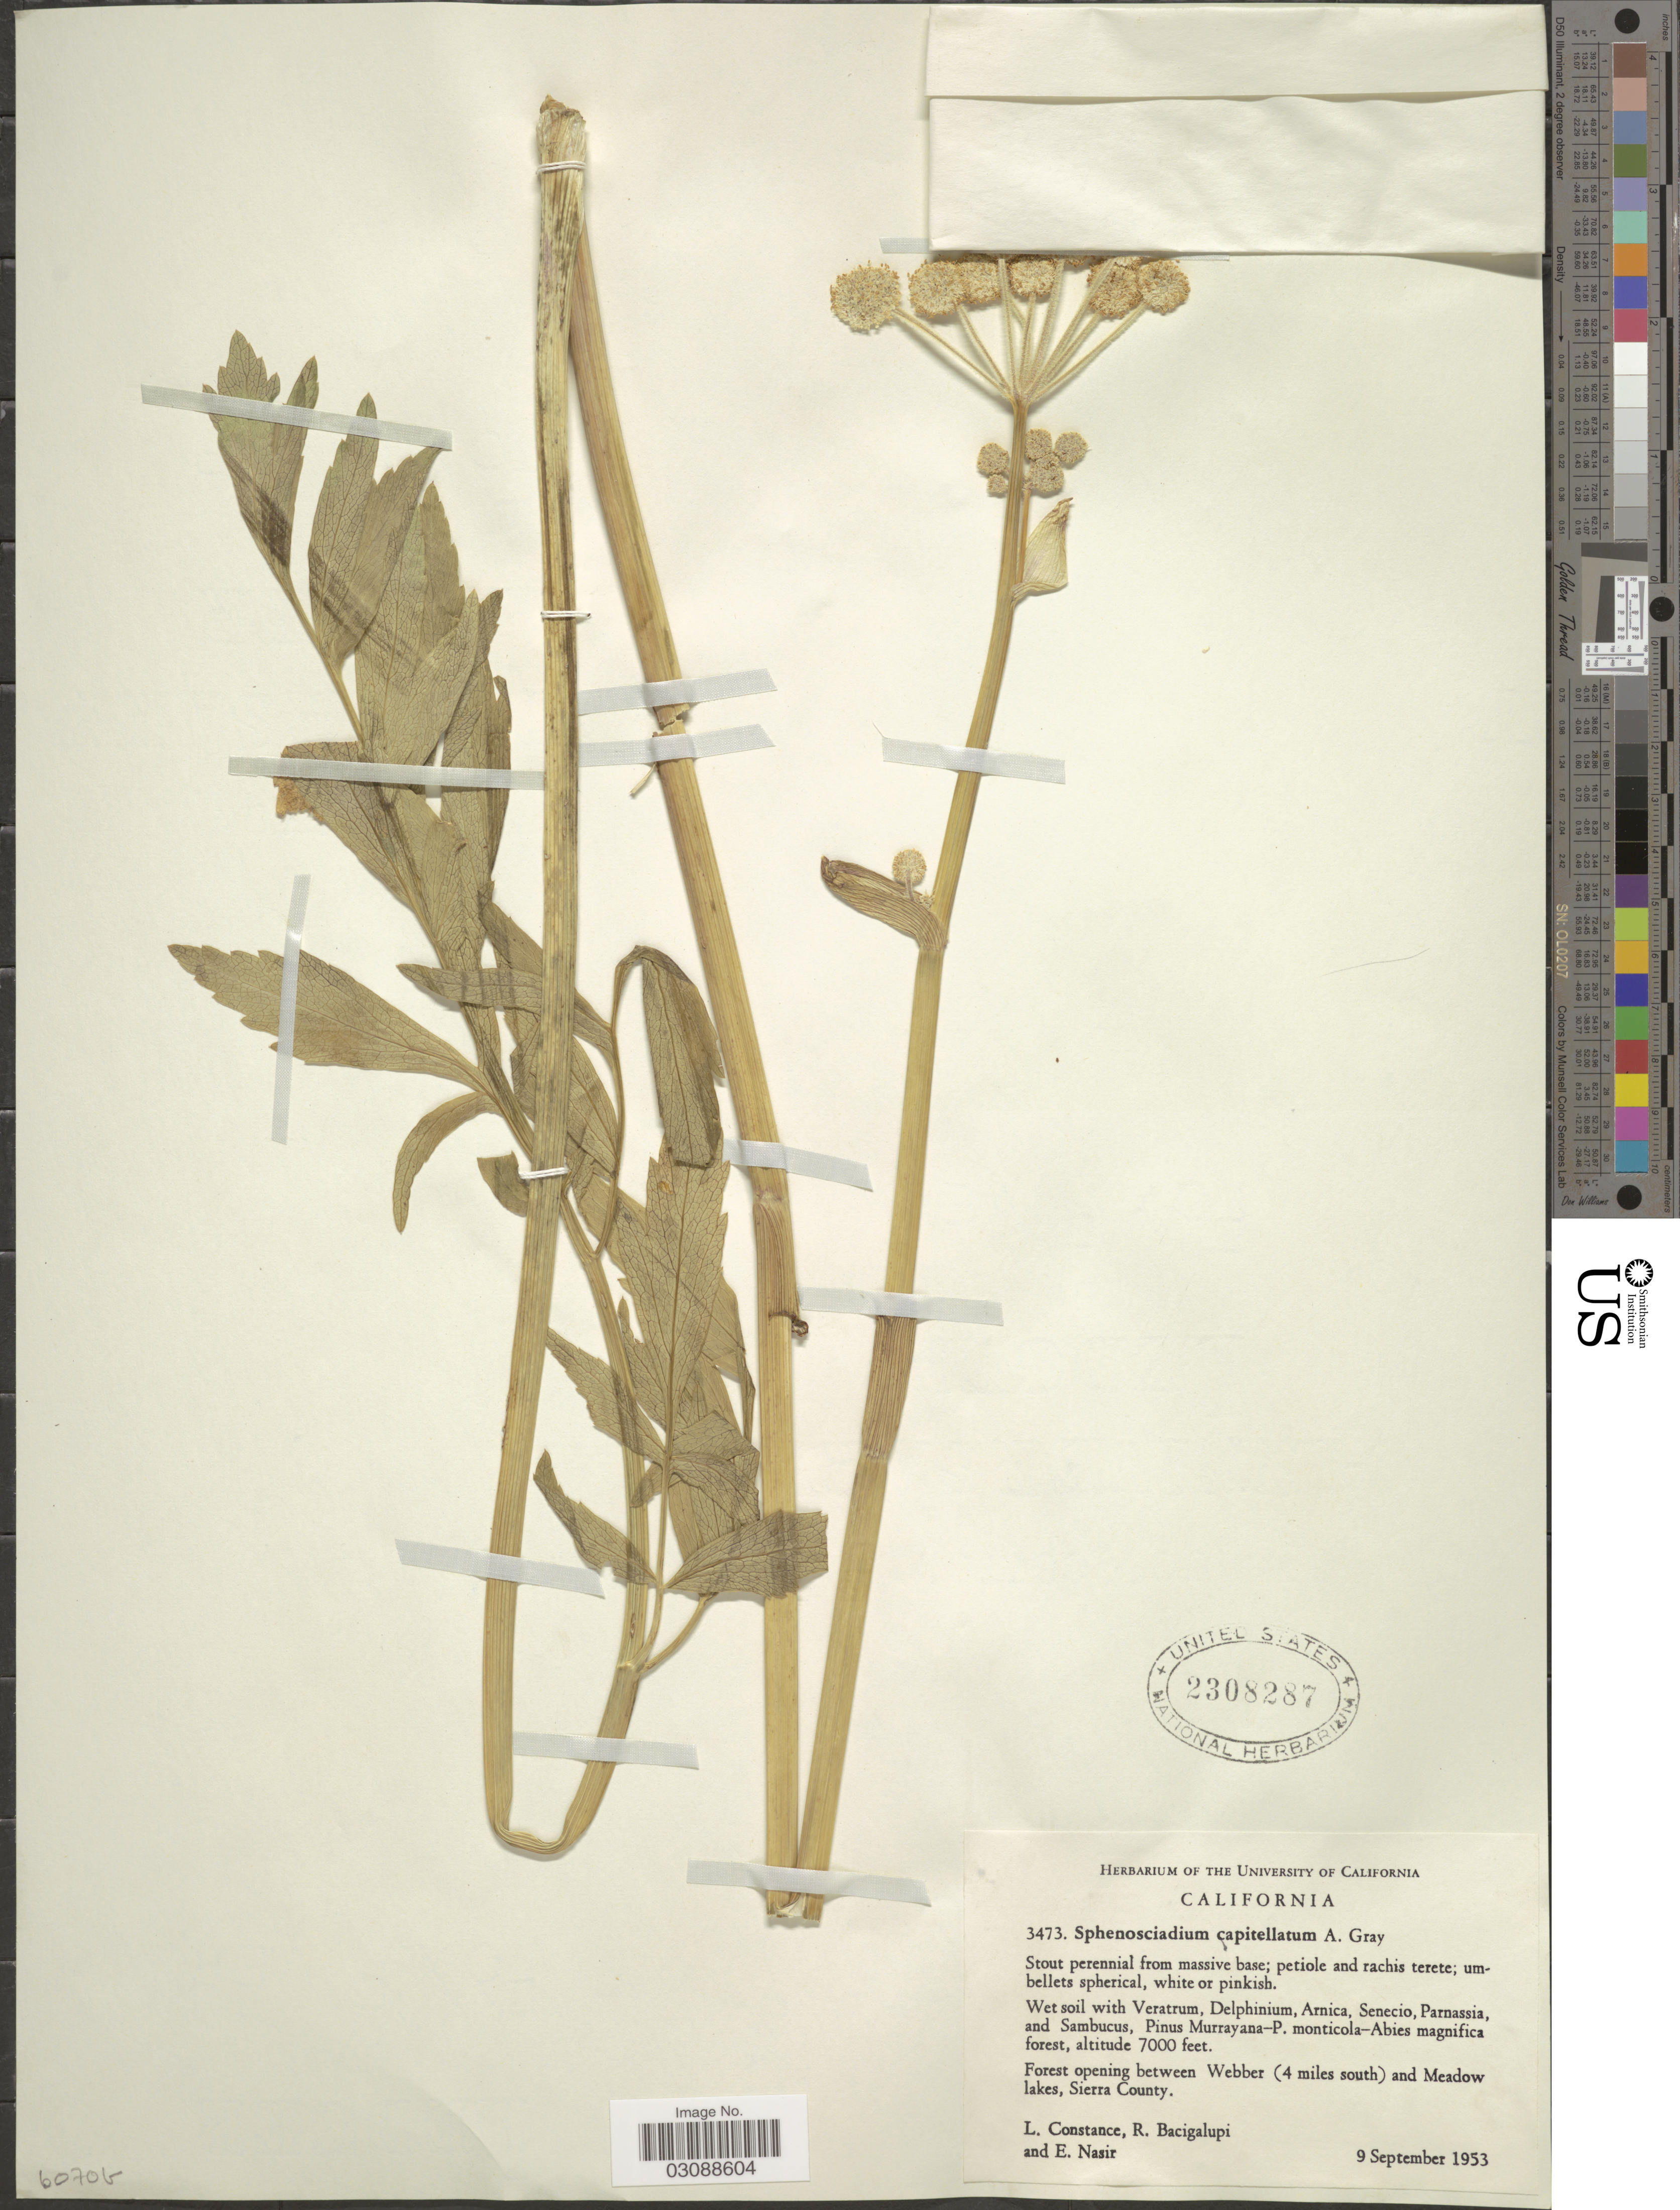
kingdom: Plantae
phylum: Tracheophyta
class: Magnoliopsida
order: Apiales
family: Apiaceae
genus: Sphenosciadium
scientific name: Sphenosciadium capitellatum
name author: A. Gray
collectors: L. Constance, R. Bacigalupi & E. Nasir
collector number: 3473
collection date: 1953-09-09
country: United States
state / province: California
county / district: Sierra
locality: Forest opening between Webber (4 miles south) and Meadow lakes, Sierra County.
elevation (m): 2134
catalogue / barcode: US 2308287